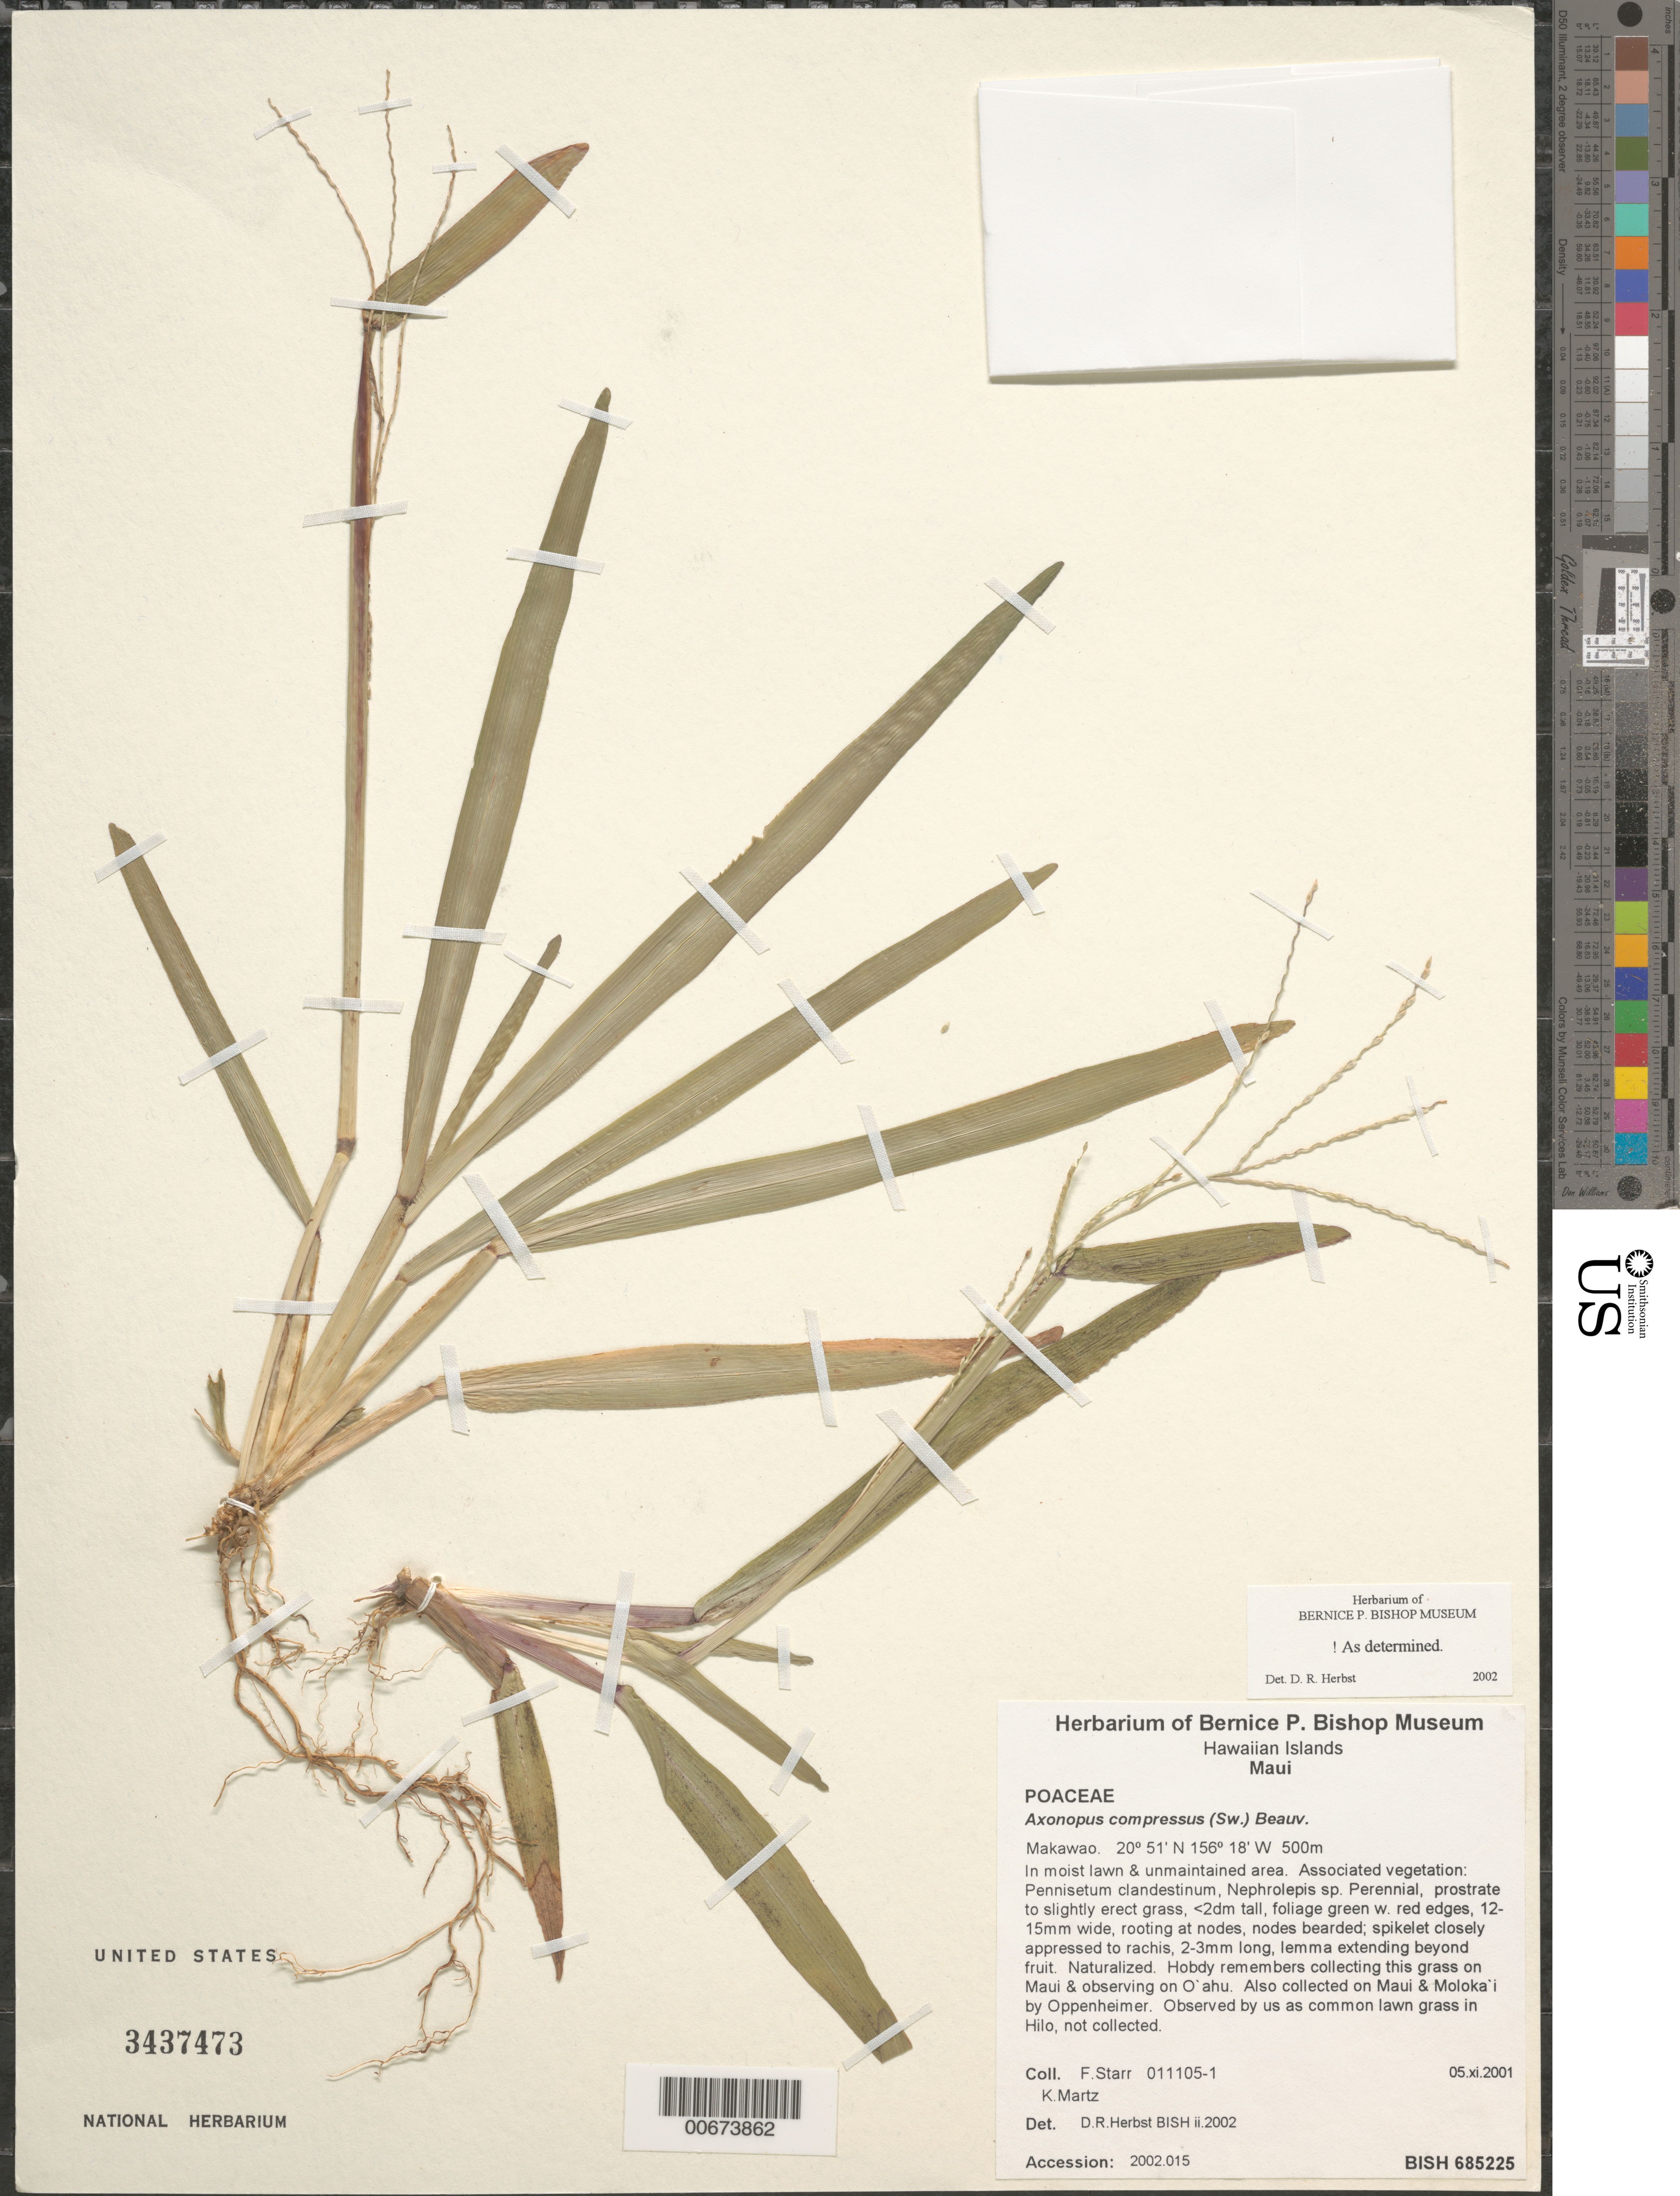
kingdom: Plantae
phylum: Tracheophyta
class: Liliopsida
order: Poales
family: Poaceae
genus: Axonopus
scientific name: Axonopus compressus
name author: (Sw.) P. Beauv.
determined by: Herbst, D. R.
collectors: F. Starr & K. Martz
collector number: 011105-1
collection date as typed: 5 Jun 2001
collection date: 2001-06-05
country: United States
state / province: Hawaii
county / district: Maui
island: Maui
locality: Makawao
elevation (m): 500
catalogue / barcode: US 3437473